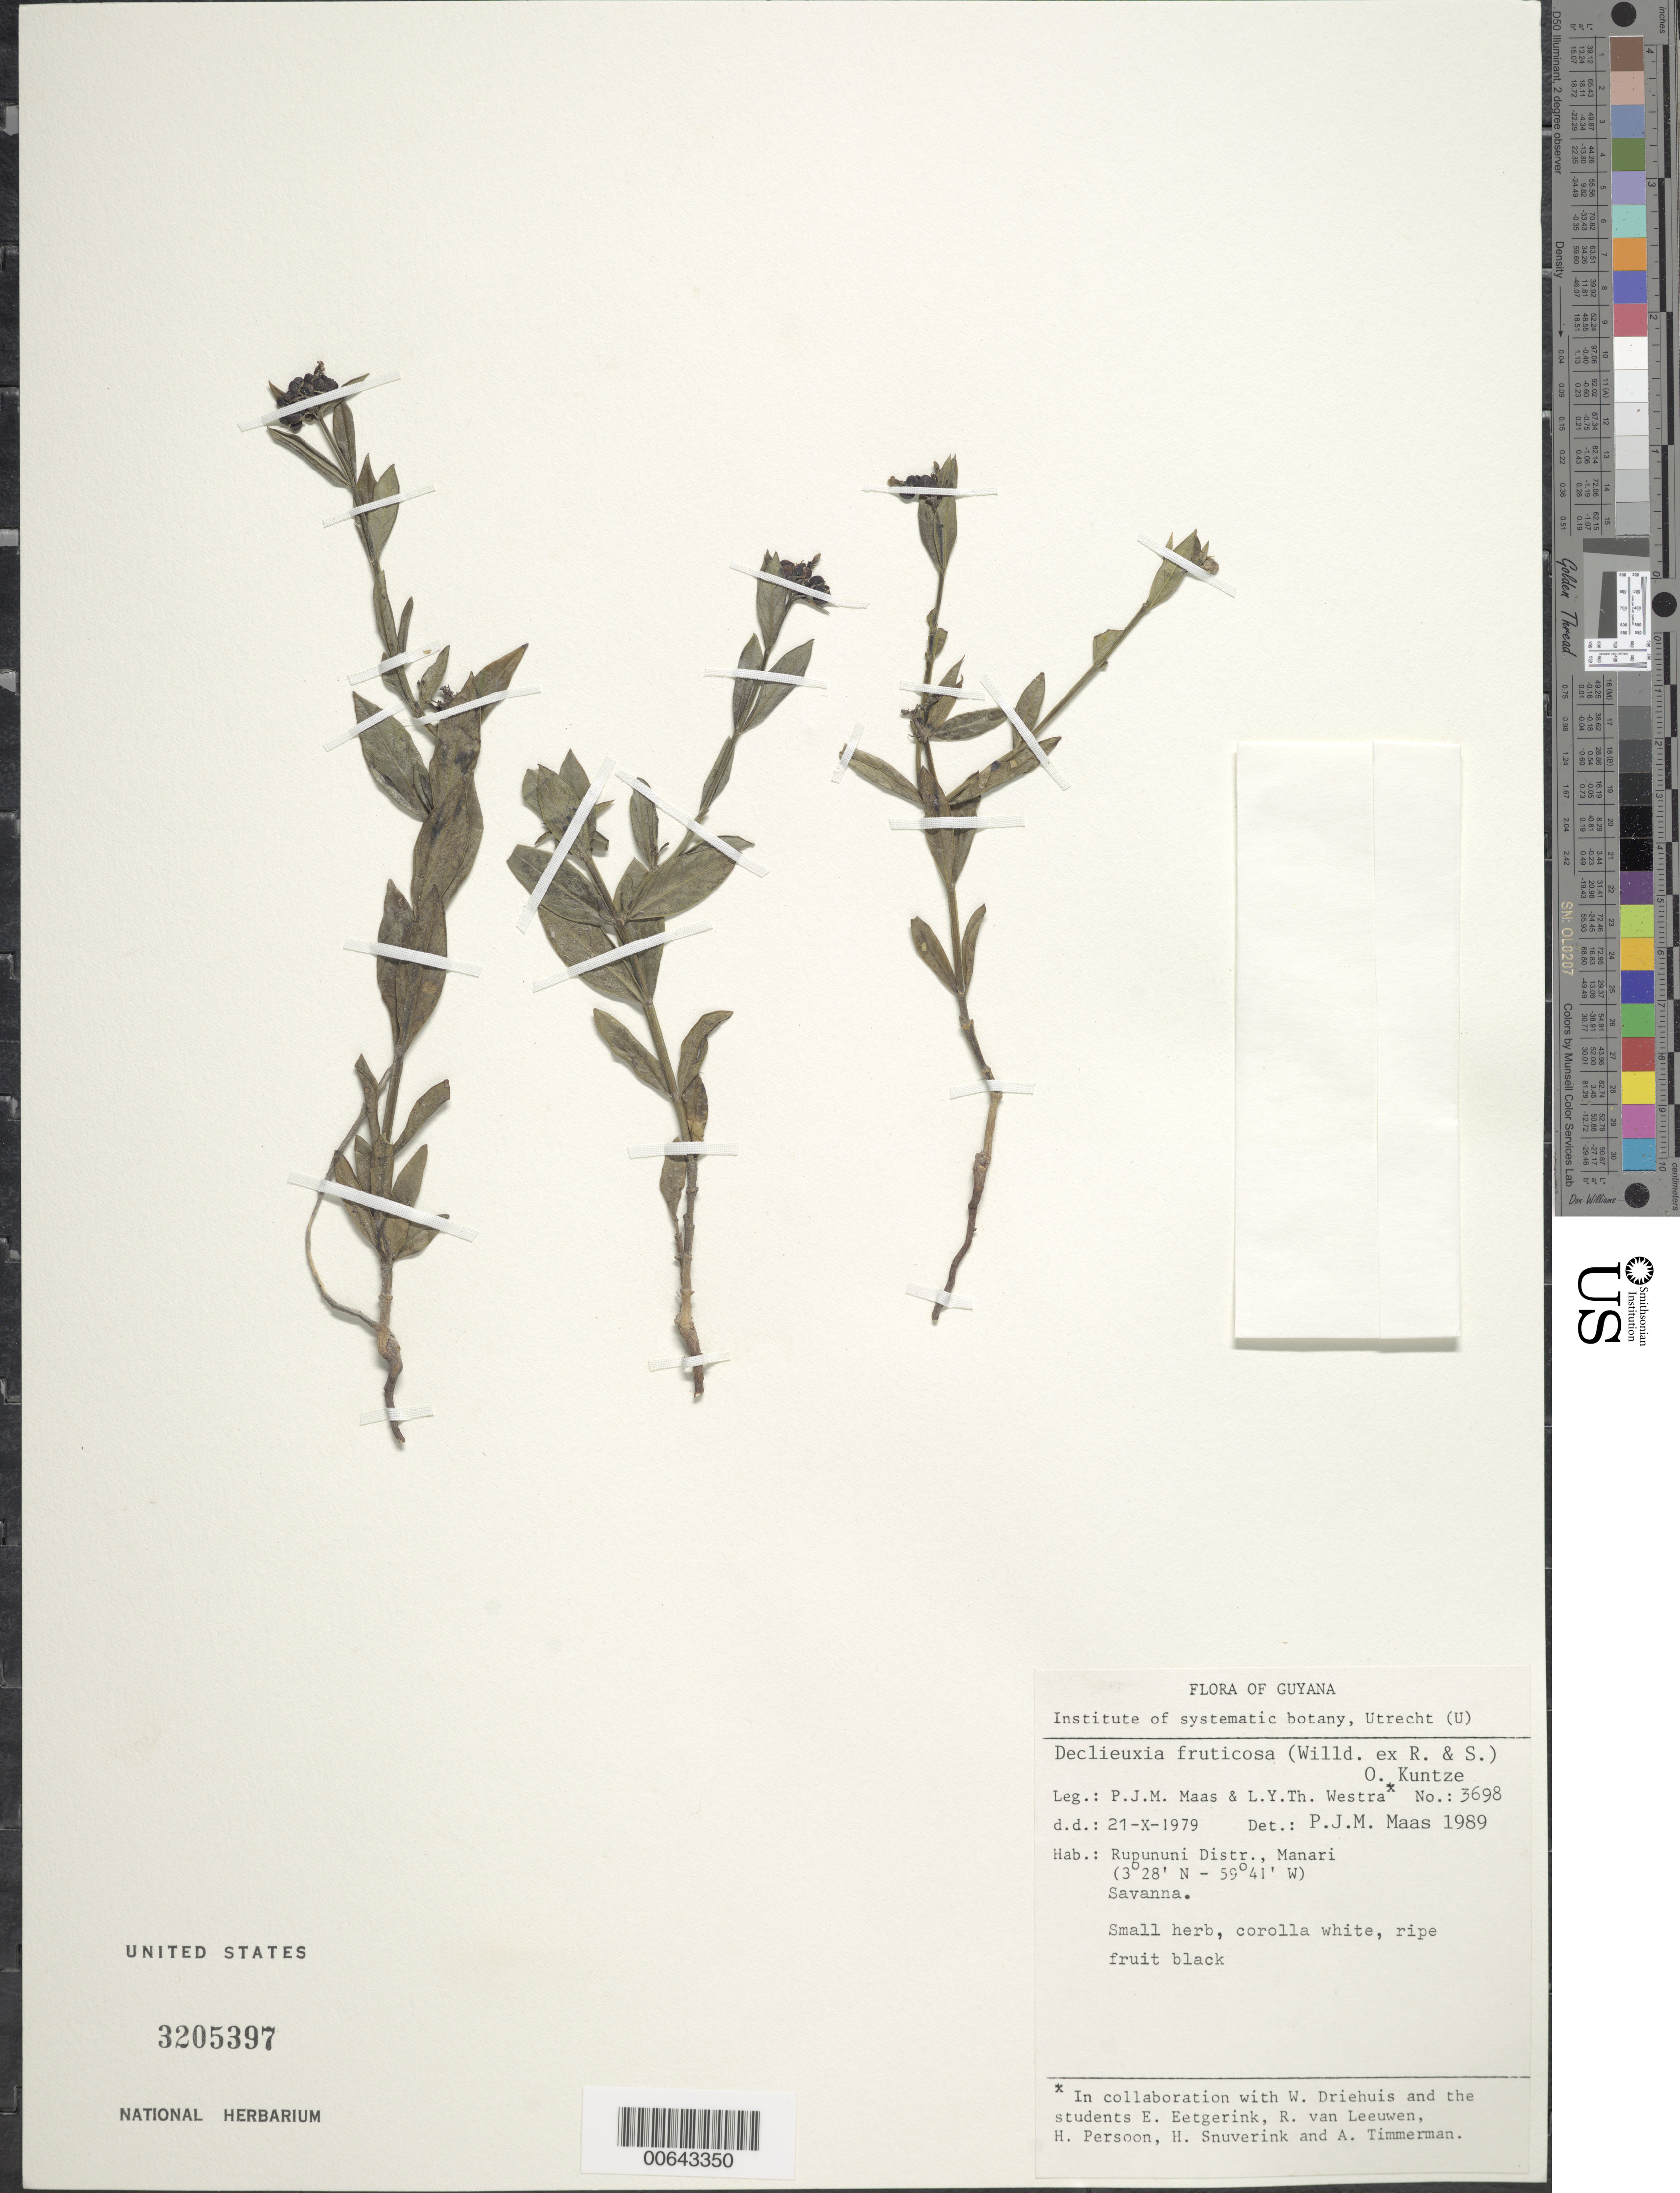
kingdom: Plantae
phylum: Tracheophyta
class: Magnoliopsida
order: Gentianales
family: Rubiaceae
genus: Declieuxia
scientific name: Declieuxia fruticosa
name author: (Willd. ex Roem. & Schult.) Kuntze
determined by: Maas, Paul J. M.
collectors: P. Maas, L. Y. T. Westra, W. Driehuis, E. Eetgerink, R. van Leeuwen, H. Persoon, J. H. Snuverink & A. Timmerman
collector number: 3698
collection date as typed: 21-Oct-79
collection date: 1979-10-21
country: Guyana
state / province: U. Takutu-U. Essequibo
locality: Rupununi Dist., Manari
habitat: Savanna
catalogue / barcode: US 3205397